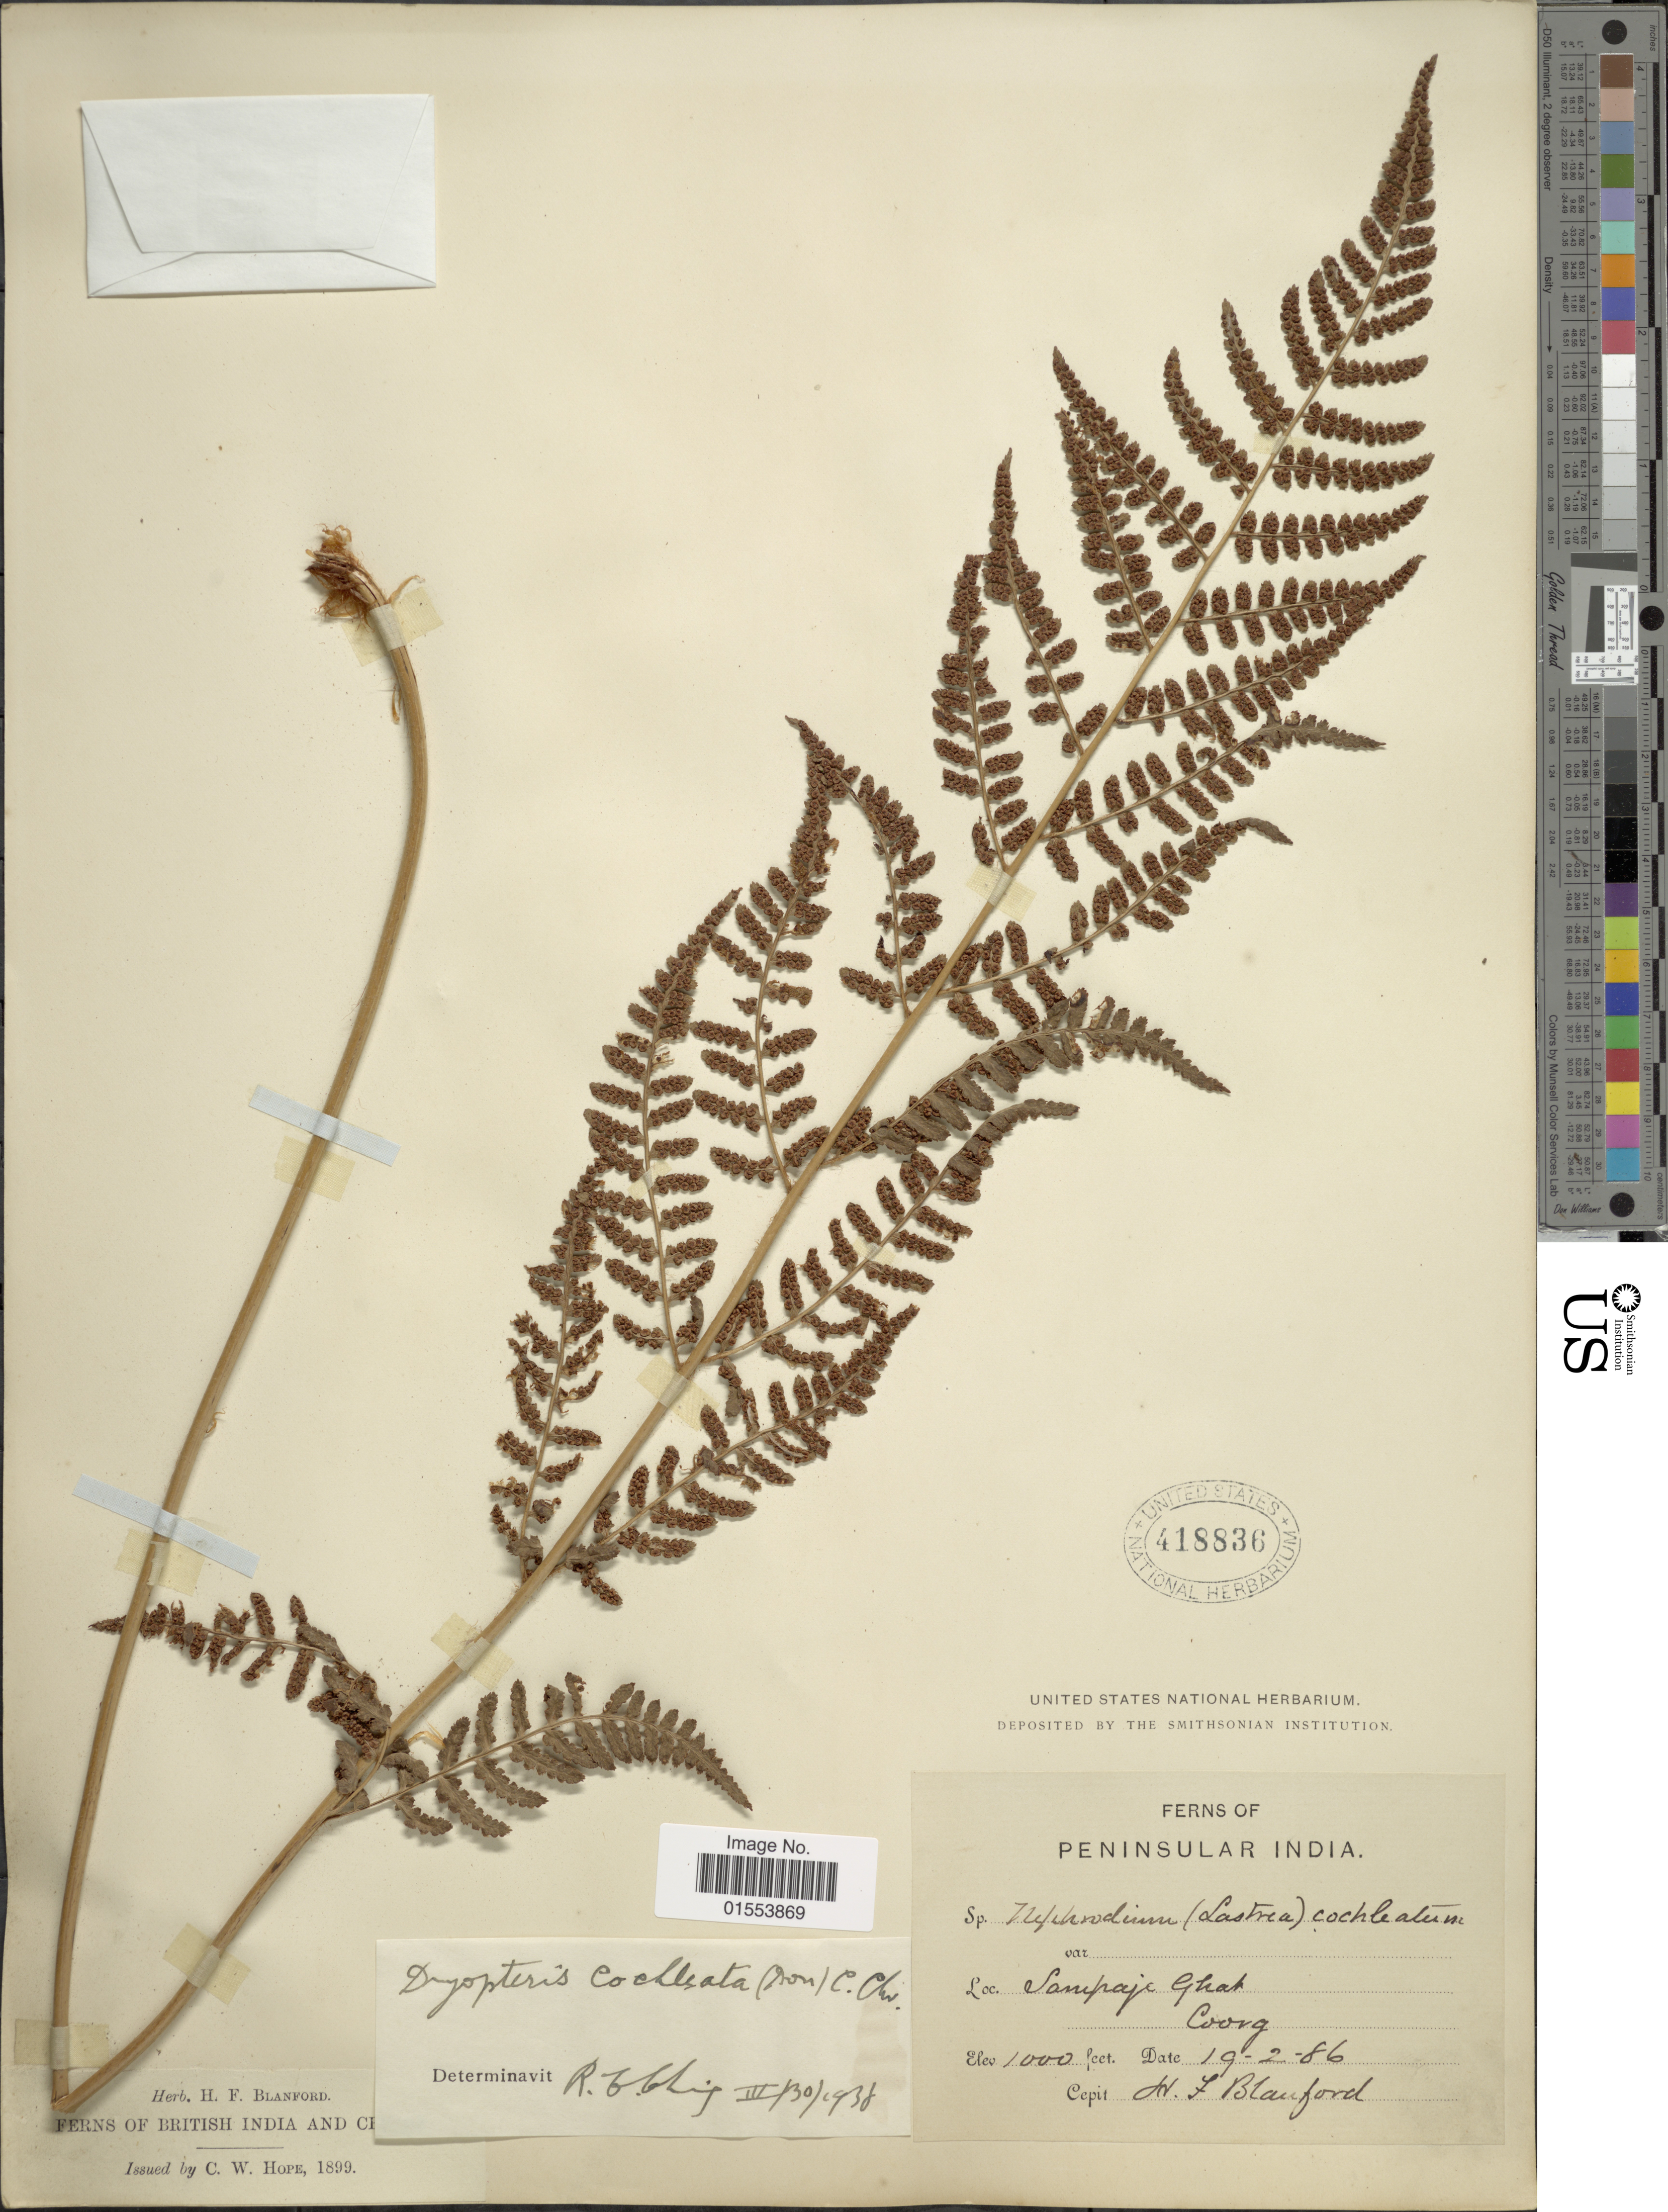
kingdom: Plantae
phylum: Tracheophyta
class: Polypodiopsida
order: Polypodiales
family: Dryopteridaceae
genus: Dryopteris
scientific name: Dryopteris cochleata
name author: (D. Don) C. Chr.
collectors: H. Blanford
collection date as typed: Transcribed d/m/y: 19/2/86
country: India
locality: Peninsular India. Sampaje Ghat. Coorg.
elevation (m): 305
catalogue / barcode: US 418836